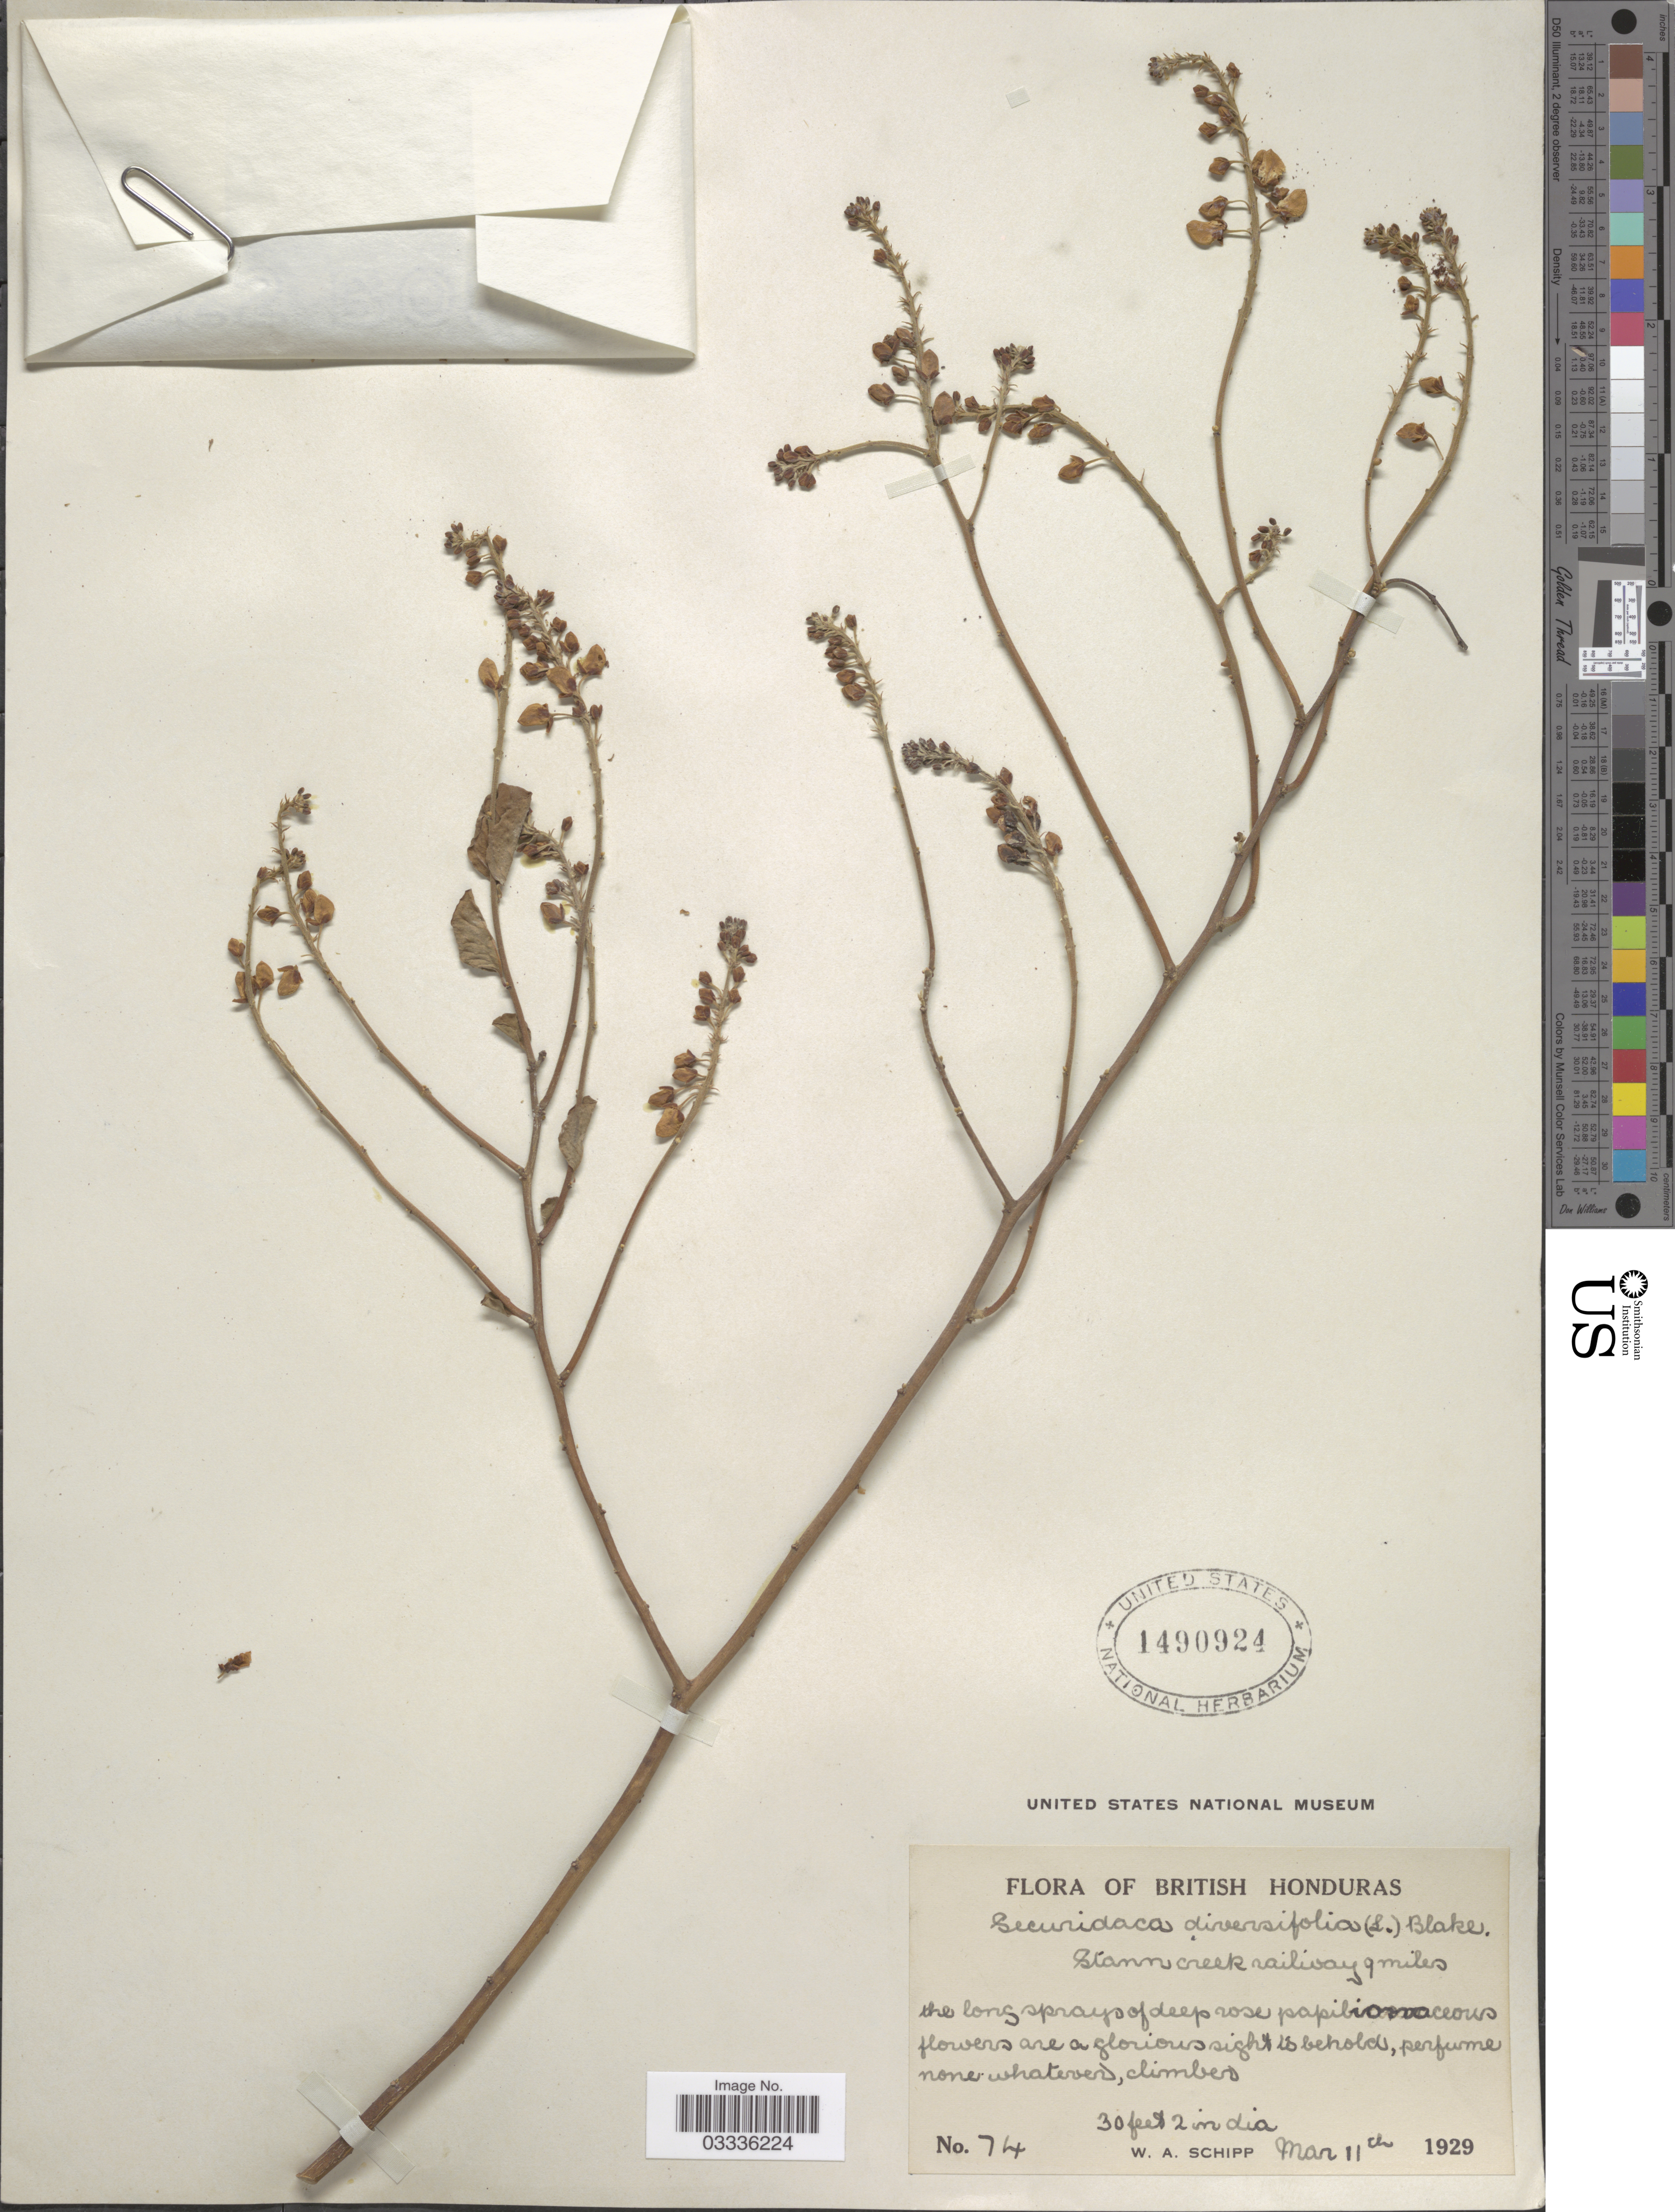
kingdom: Plantae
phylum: Tracheophyta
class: Magnoliopsida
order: Fabales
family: Polygalaceae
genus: Securidaca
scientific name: Securidaca diversifolia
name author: (L.) S.F. Blake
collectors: W. Schipp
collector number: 74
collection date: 1929-03-11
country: Belize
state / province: Stann Creek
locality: British Honduras. Stann creek railway 9 miles.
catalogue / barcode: US 1490924